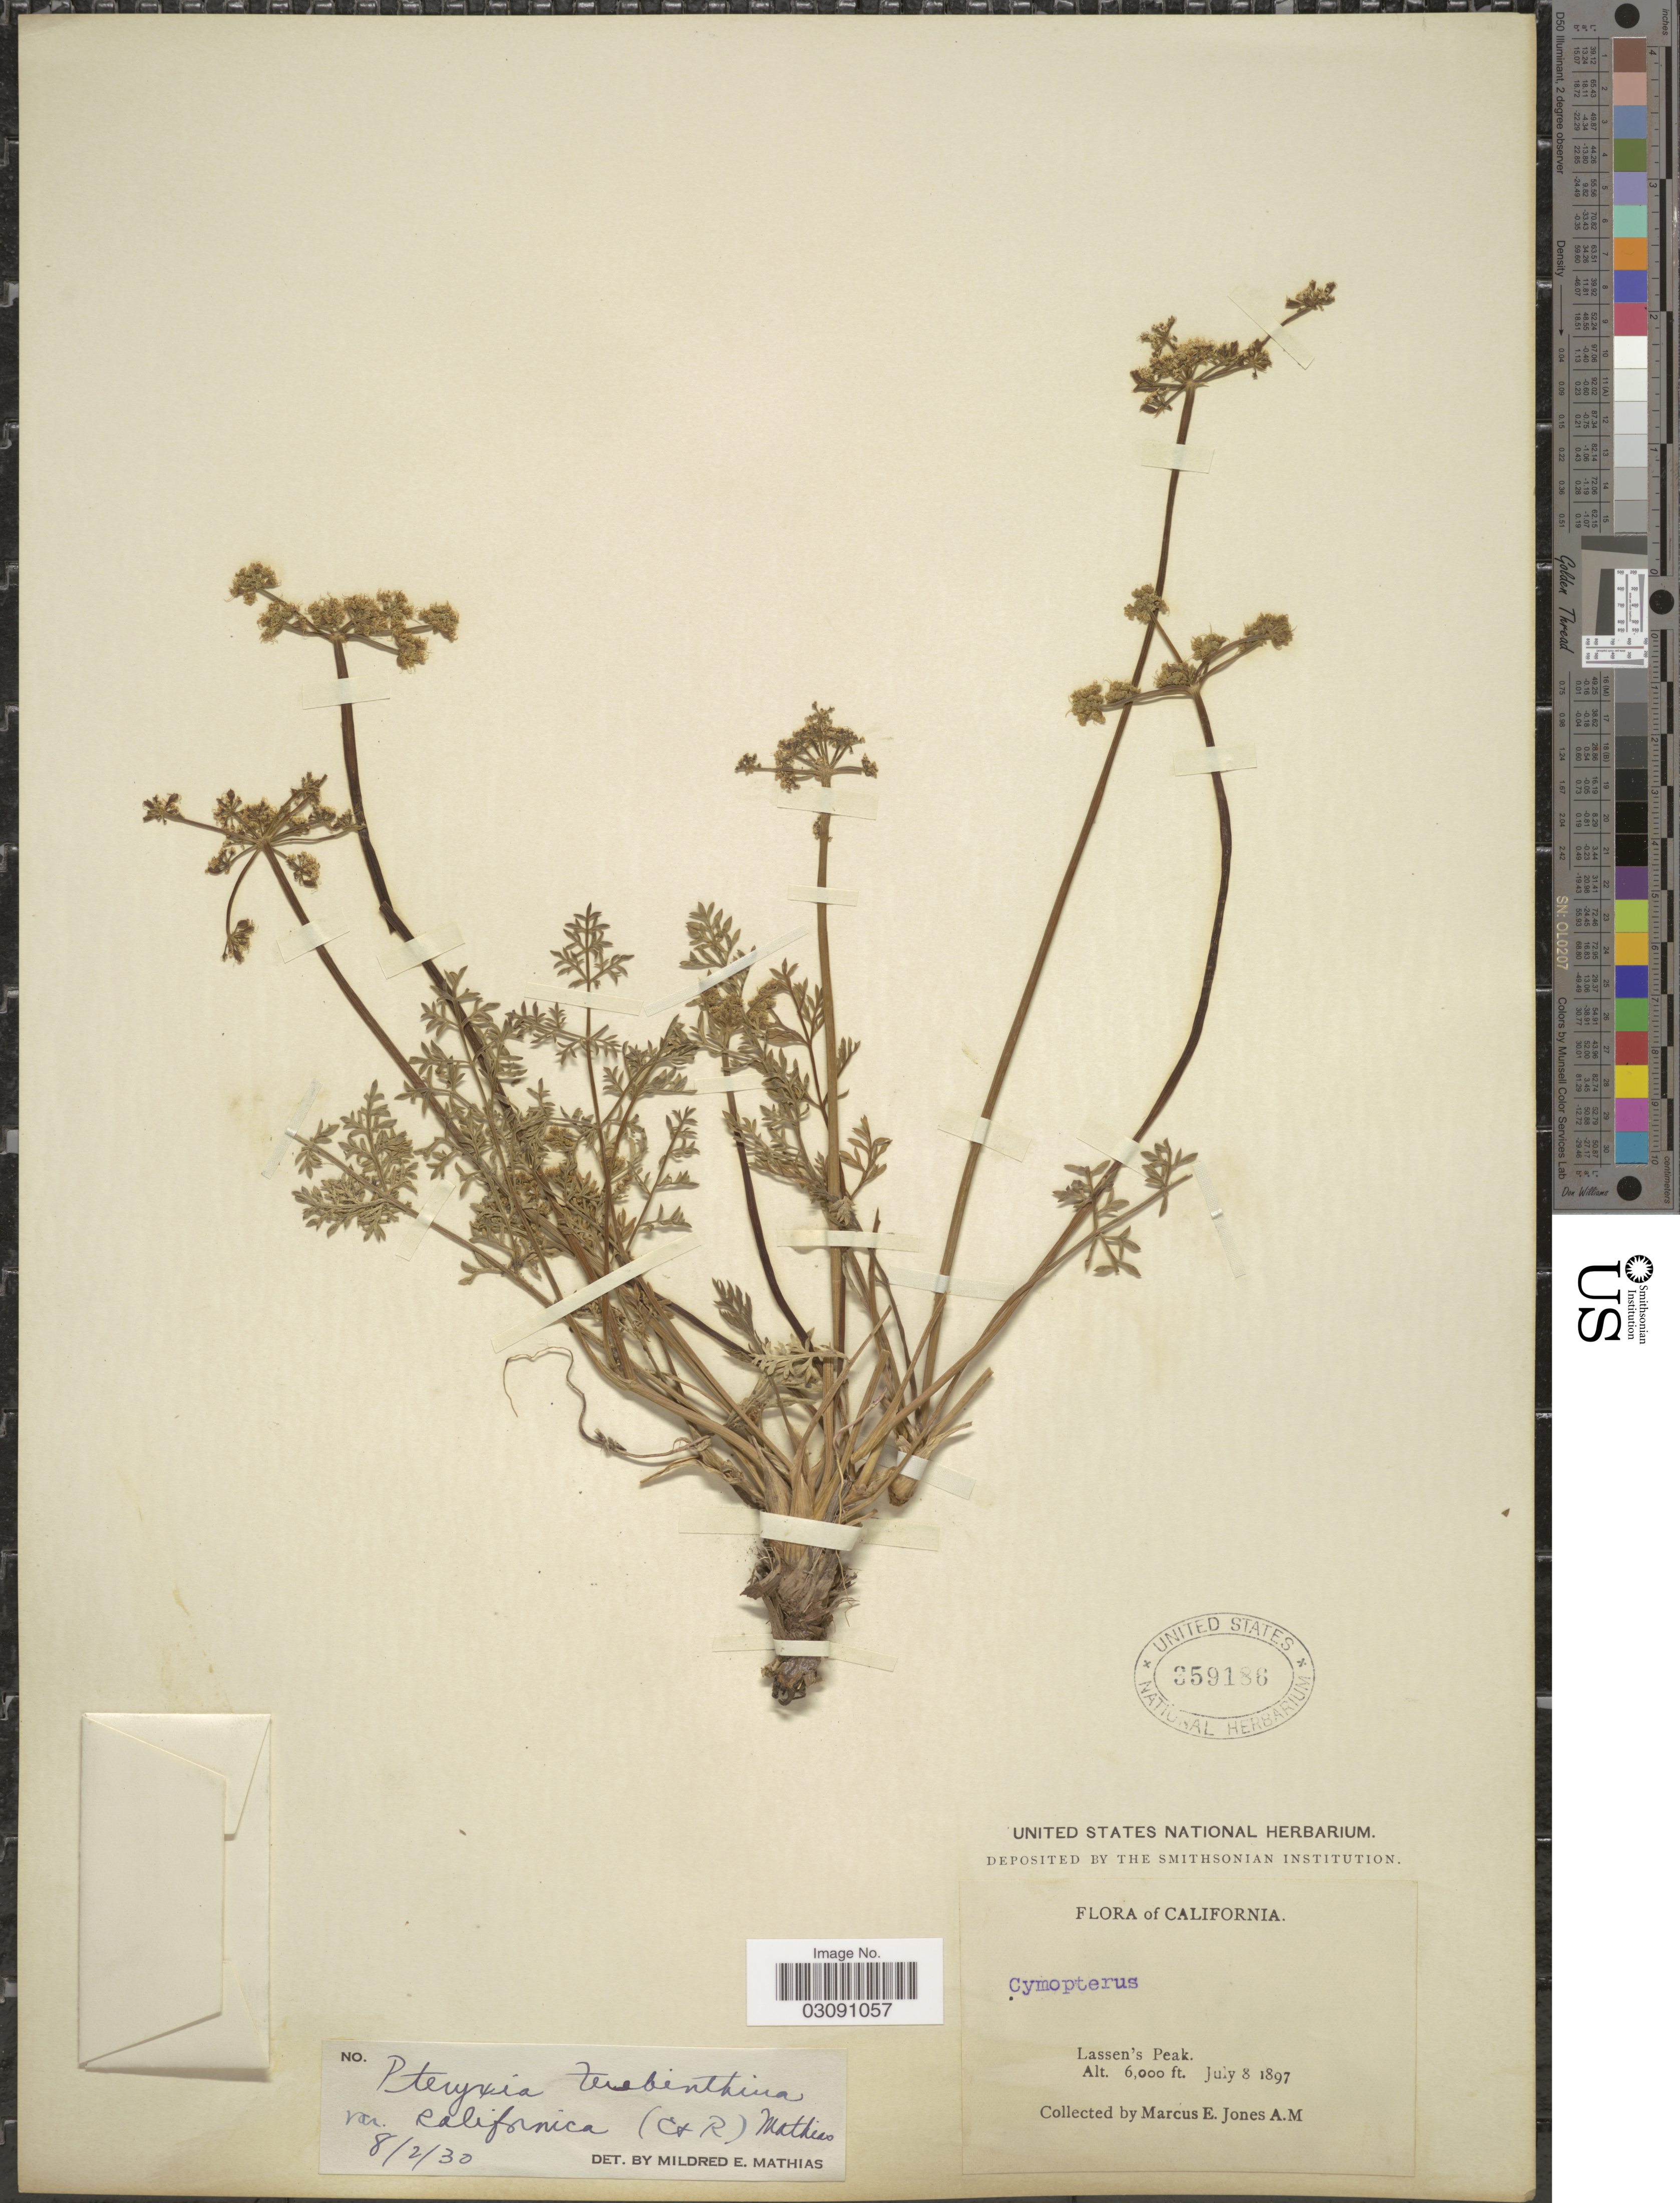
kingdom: Plantae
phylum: Tracheophyta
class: Magnoliopsida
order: Apiales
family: Apiaceae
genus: Pteryxia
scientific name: Pteryxia terebinthina var. californica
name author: (J.M. Coult. & Rose) Mathias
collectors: M. E. Jones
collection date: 1897-07-08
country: United States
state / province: California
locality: Lassen's Peak.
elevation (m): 1829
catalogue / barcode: US 359186